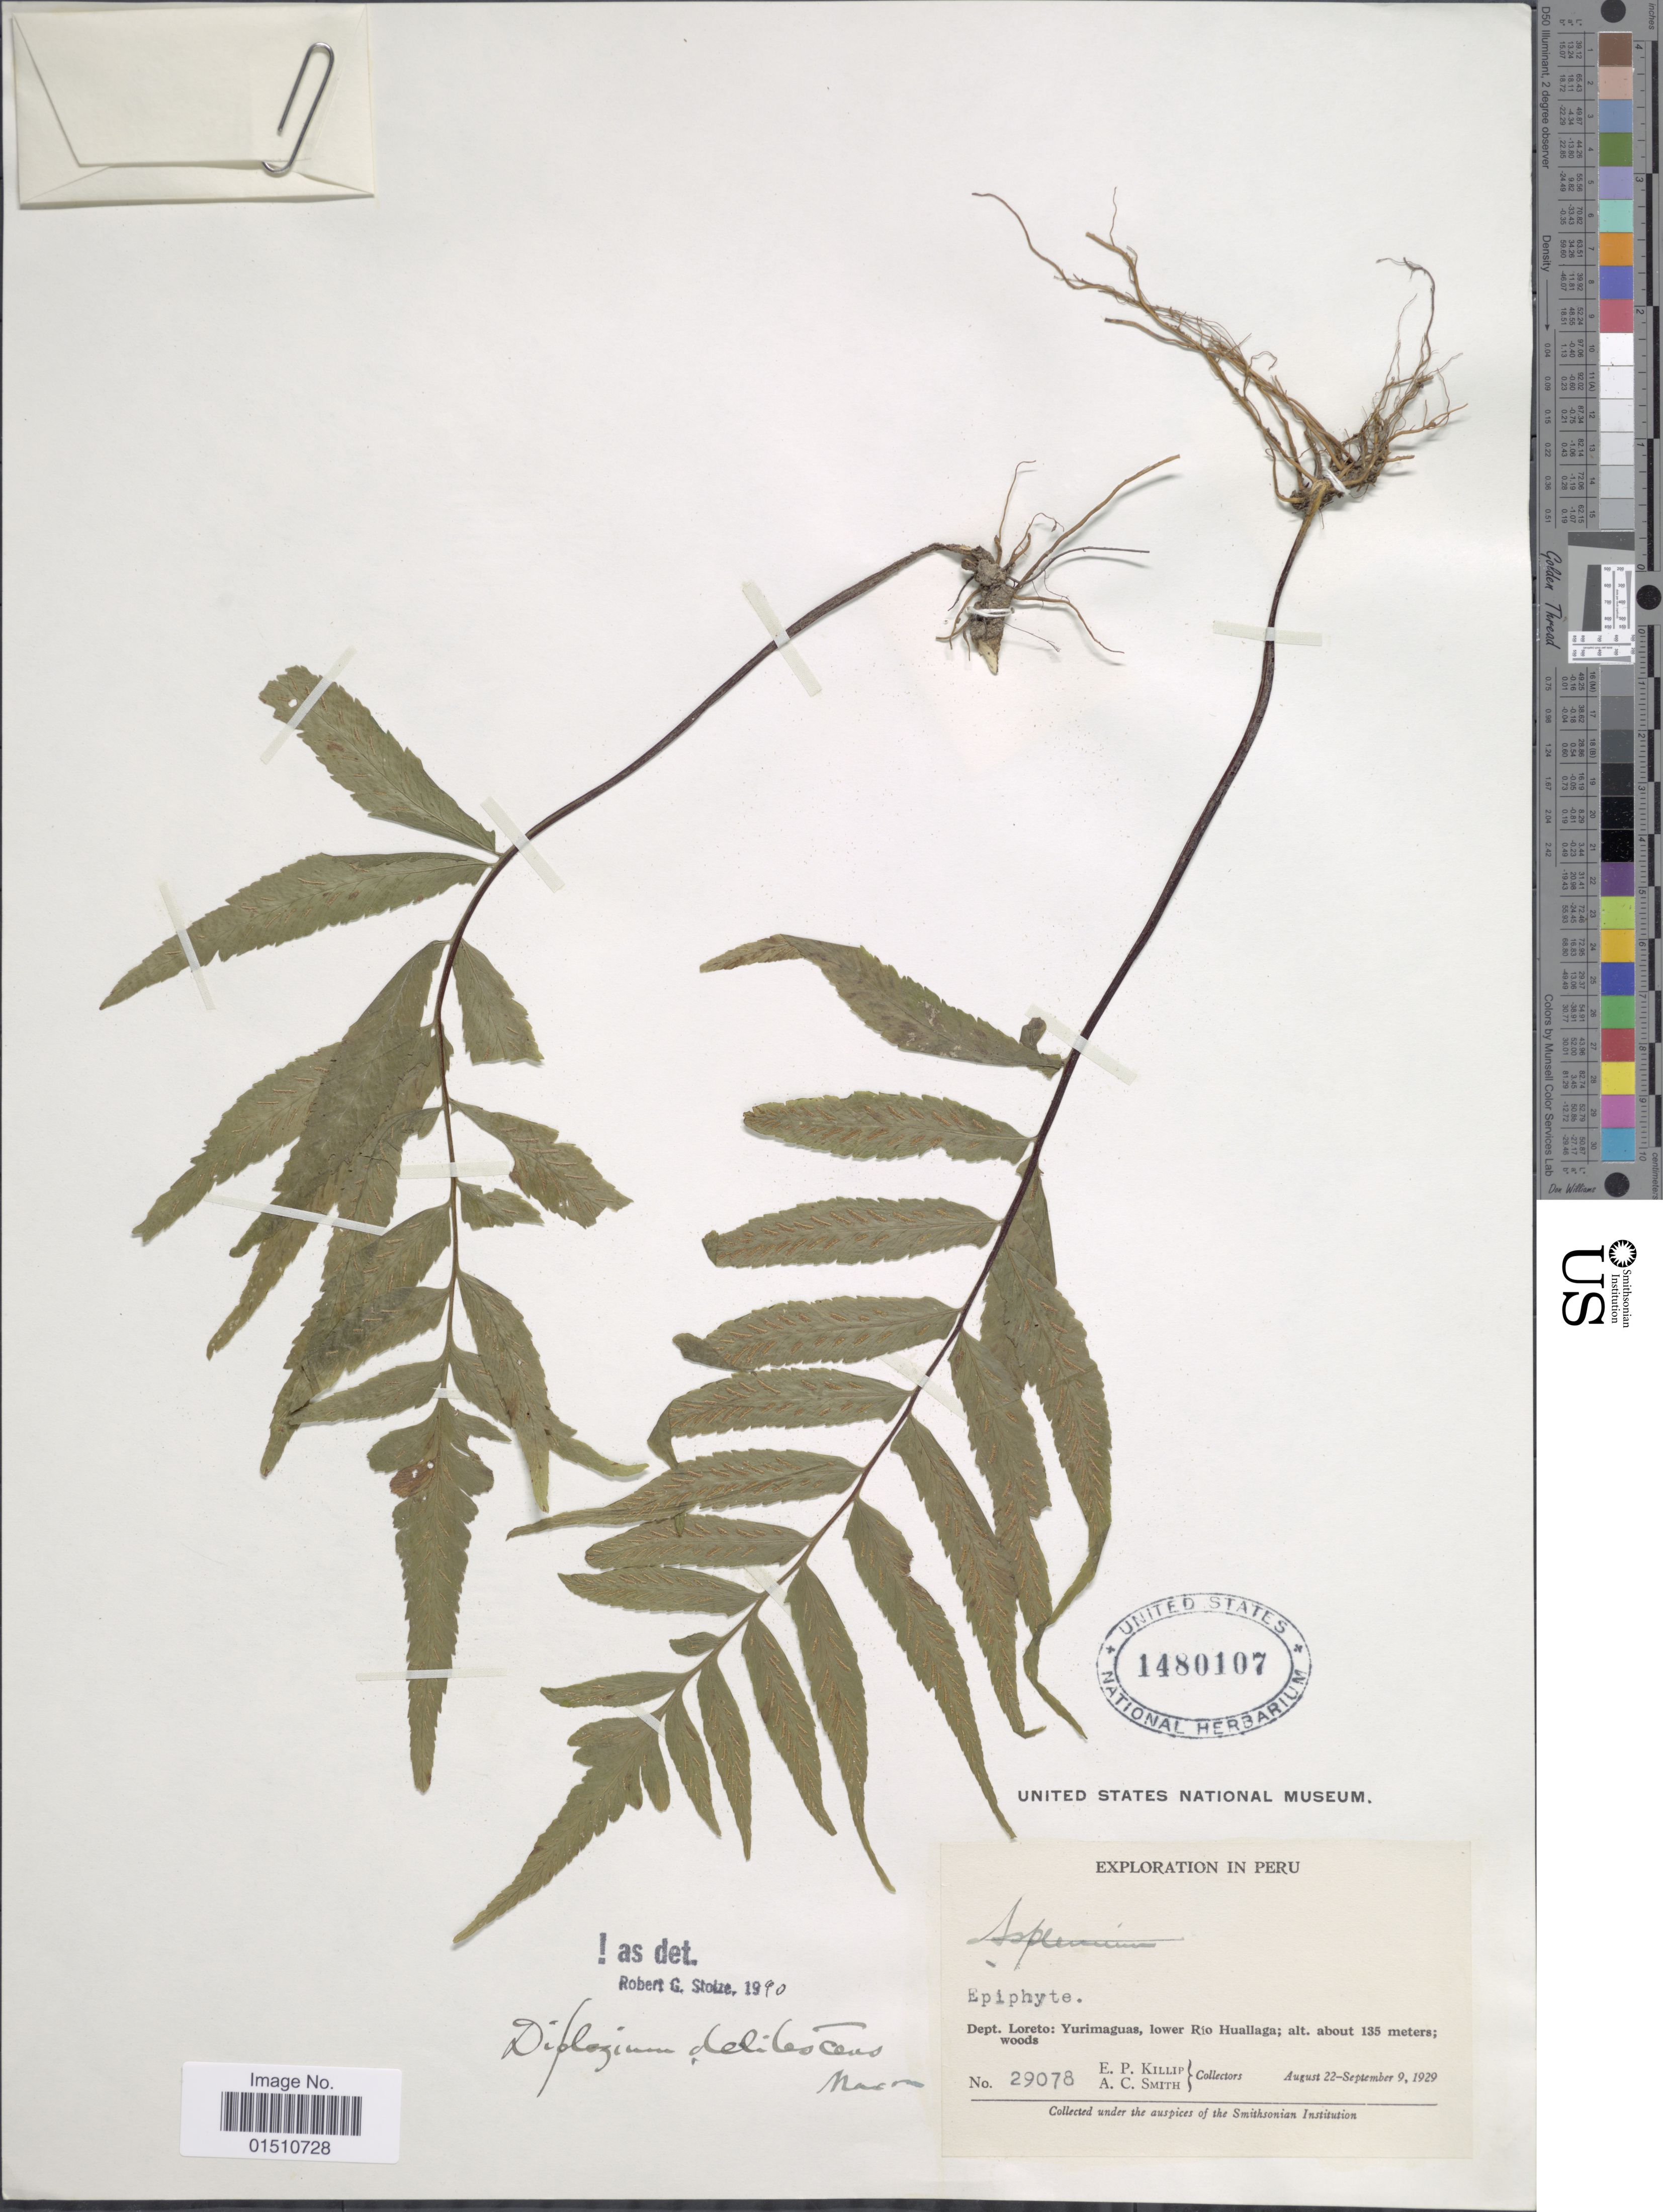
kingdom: Plantae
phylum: Tracheophyta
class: Polypodiopsida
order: Polypodiales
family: Aspleniaceae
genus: Asplenium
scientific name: Asplenium delitescens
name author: (Maxon) L.D. Gómez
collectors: E. P. Killip & A. C. Smith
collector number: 29078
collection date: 1929-08-22/1929-09-09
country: Peru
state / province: Loreto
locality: Peru, Dept. Loreto: Yurimaguas, lower Rio Huallaga.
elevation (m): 135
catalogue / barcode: US 1480107